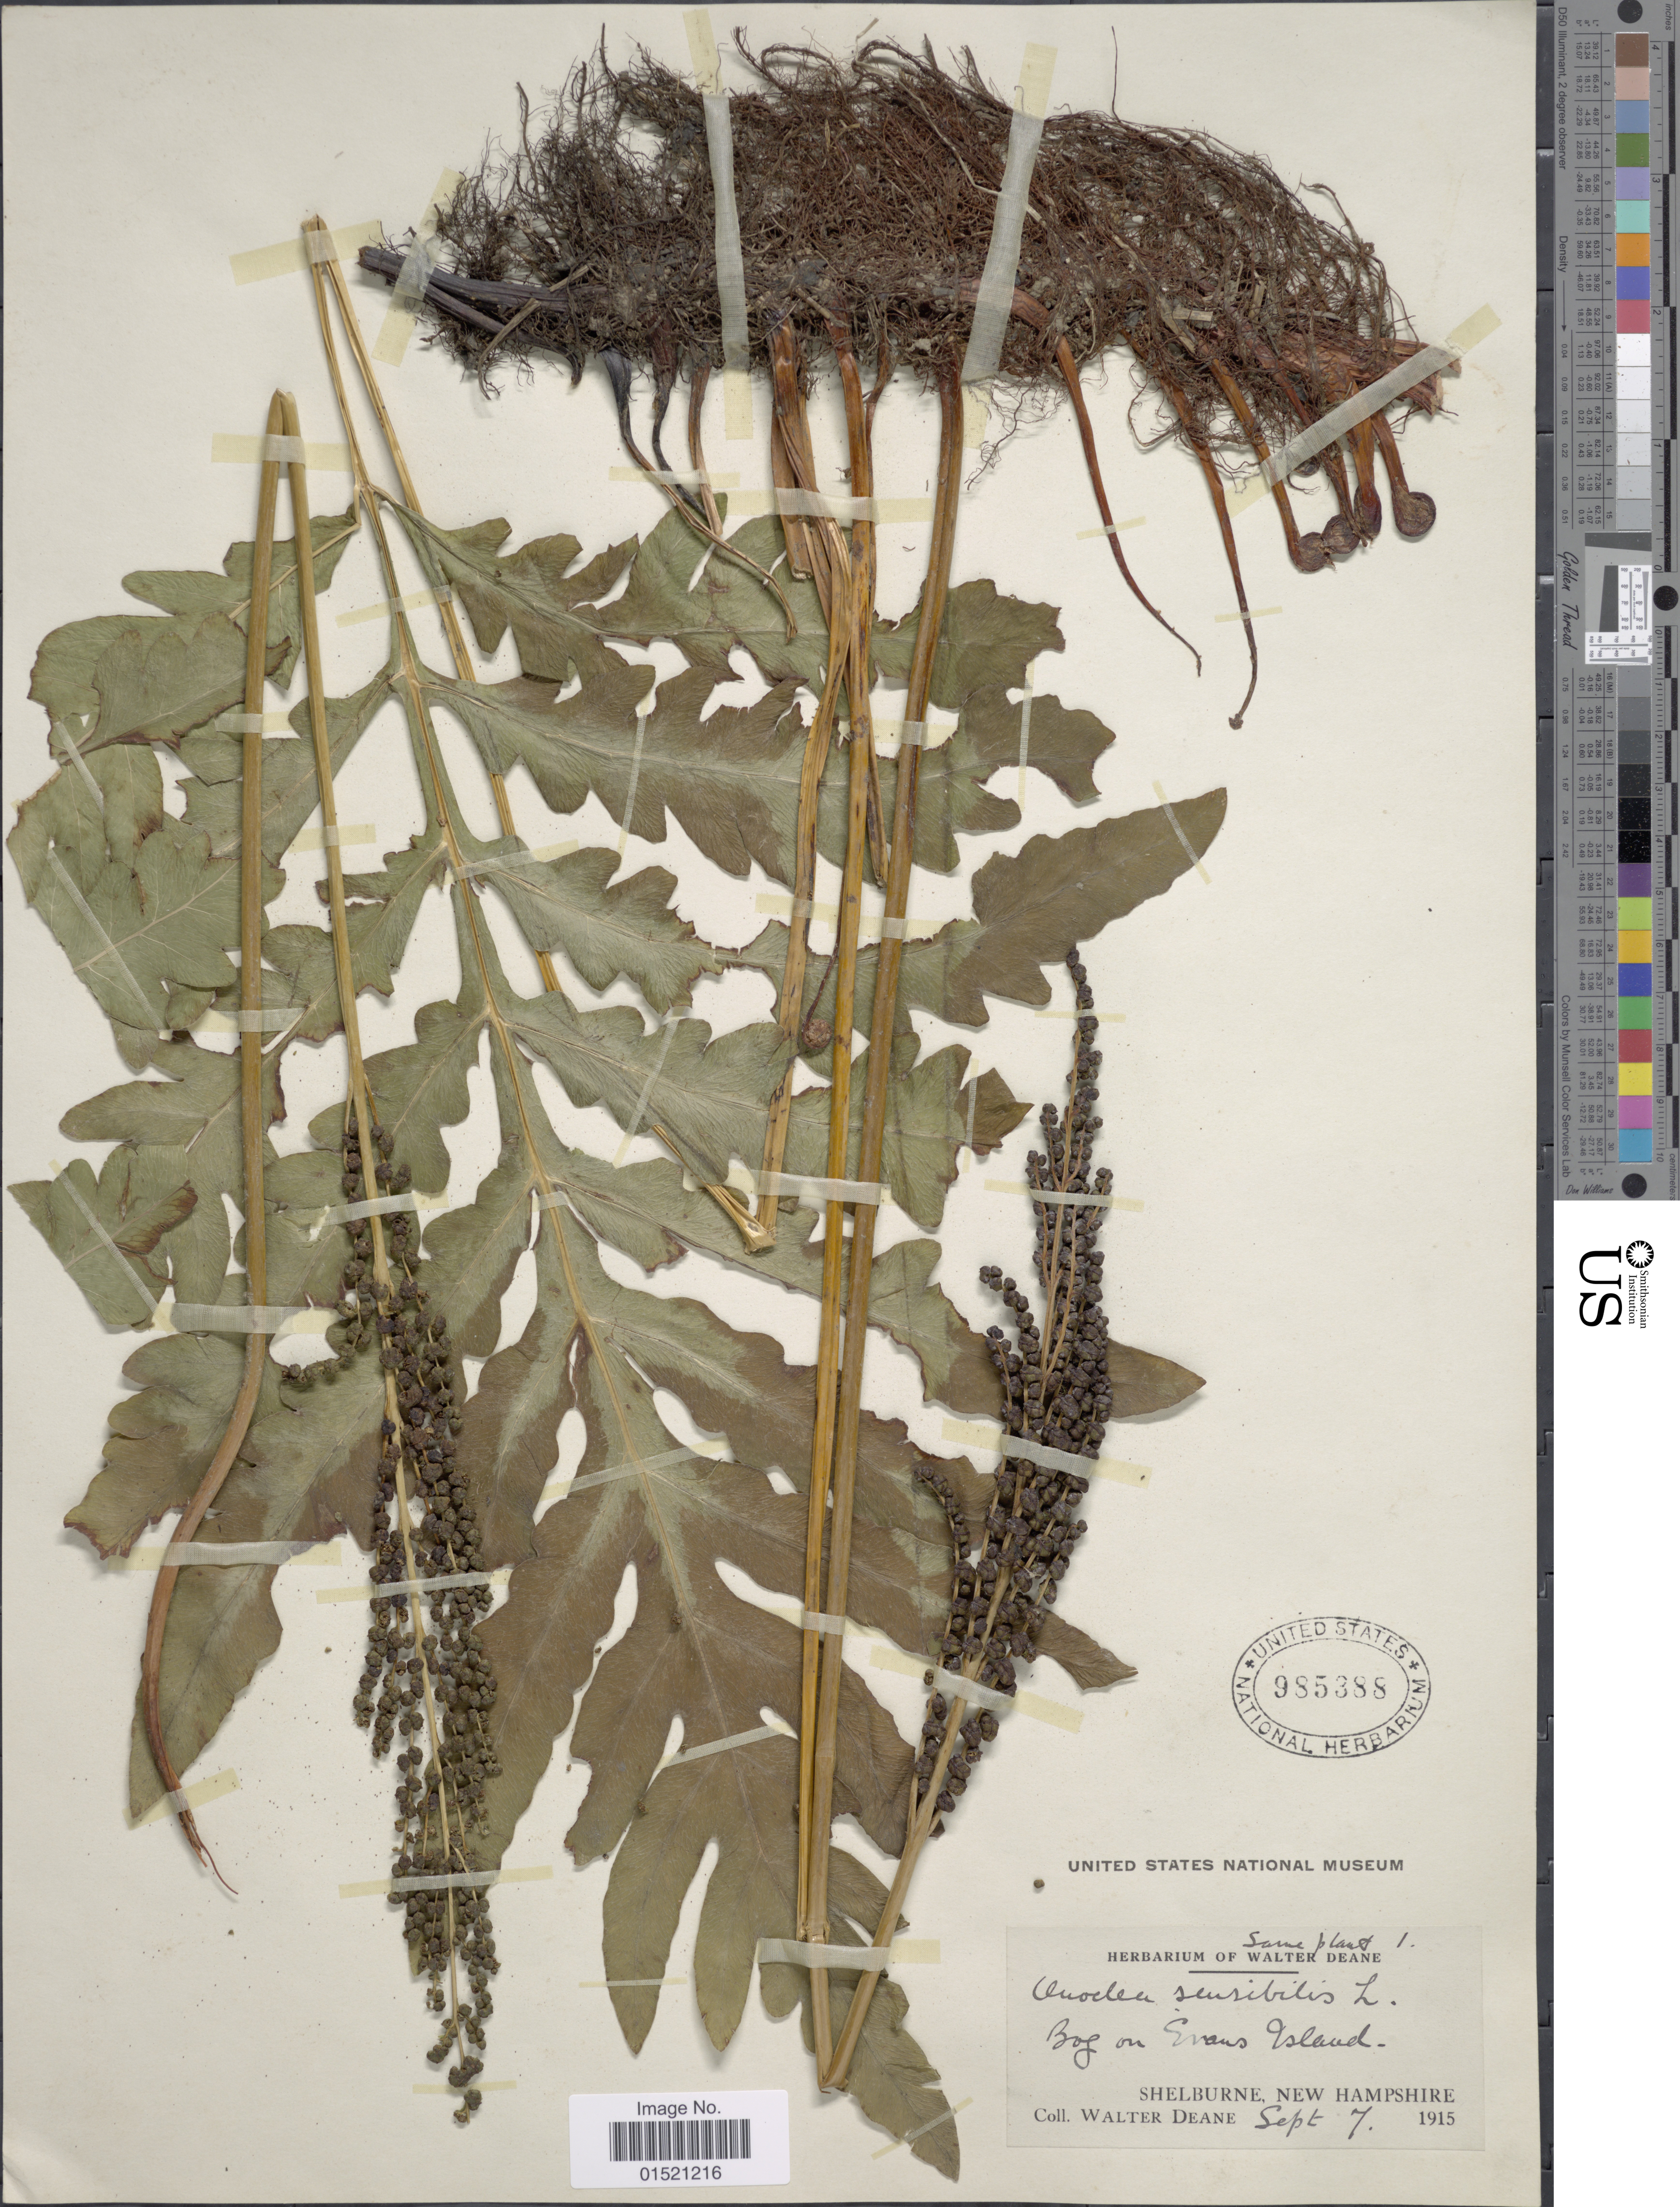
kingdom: Plantae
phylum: Tracheophyta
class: Polypodiopsida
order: Polypodiales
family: Onocleaceae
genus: Onoclea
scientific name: Onoclea sensibilis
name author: L.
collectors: W. Deane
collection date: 1915-09-07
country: United States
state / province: New Hampshire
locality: Bog on Evans Island, Shelburne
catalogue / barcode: US 985388